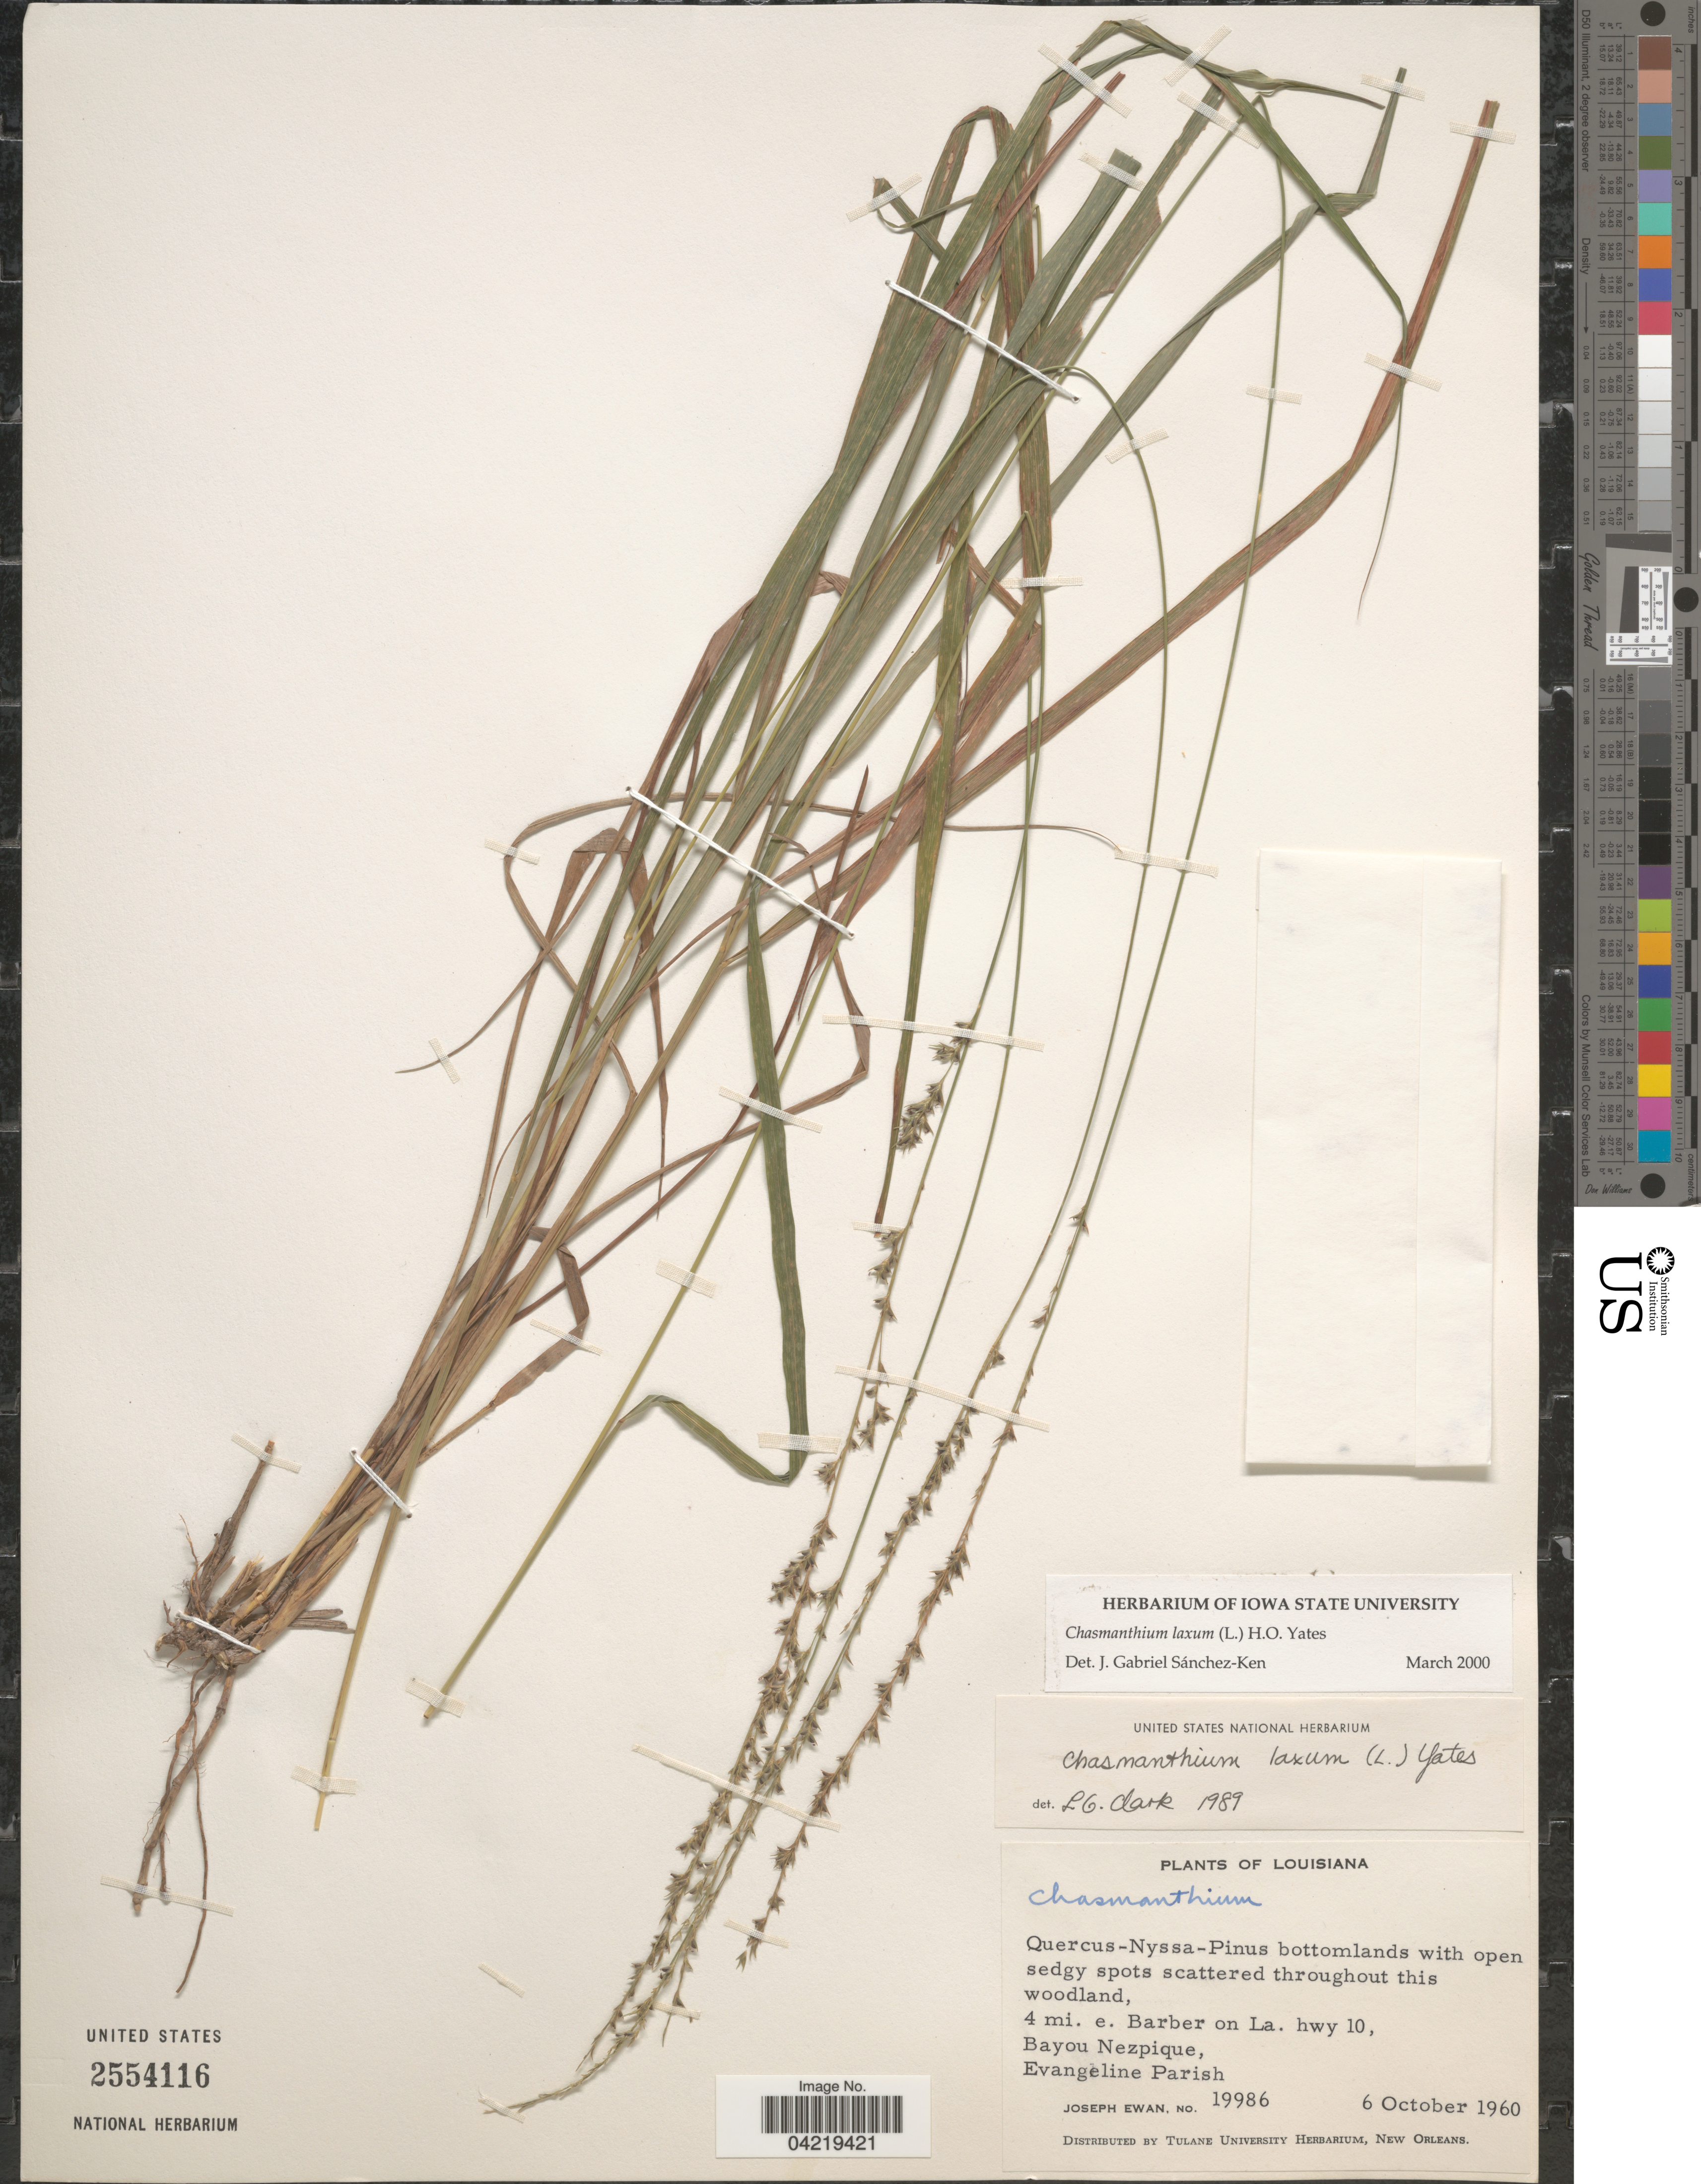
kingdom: Plantae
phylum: Tracheophyta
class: Liliopsida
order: Poales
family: Poaceae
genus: Chasmanthium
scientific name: Chasmanthium laxum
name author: (L.) H.O. Yates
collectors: J. A. Ewan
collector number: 19986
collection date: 1960-10-06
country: United States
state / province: Louisiana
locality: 4 mi. e. Barber on La. hwy 10, Bayou Nezpique, Evangeline Parish.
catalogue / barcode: US 2554116